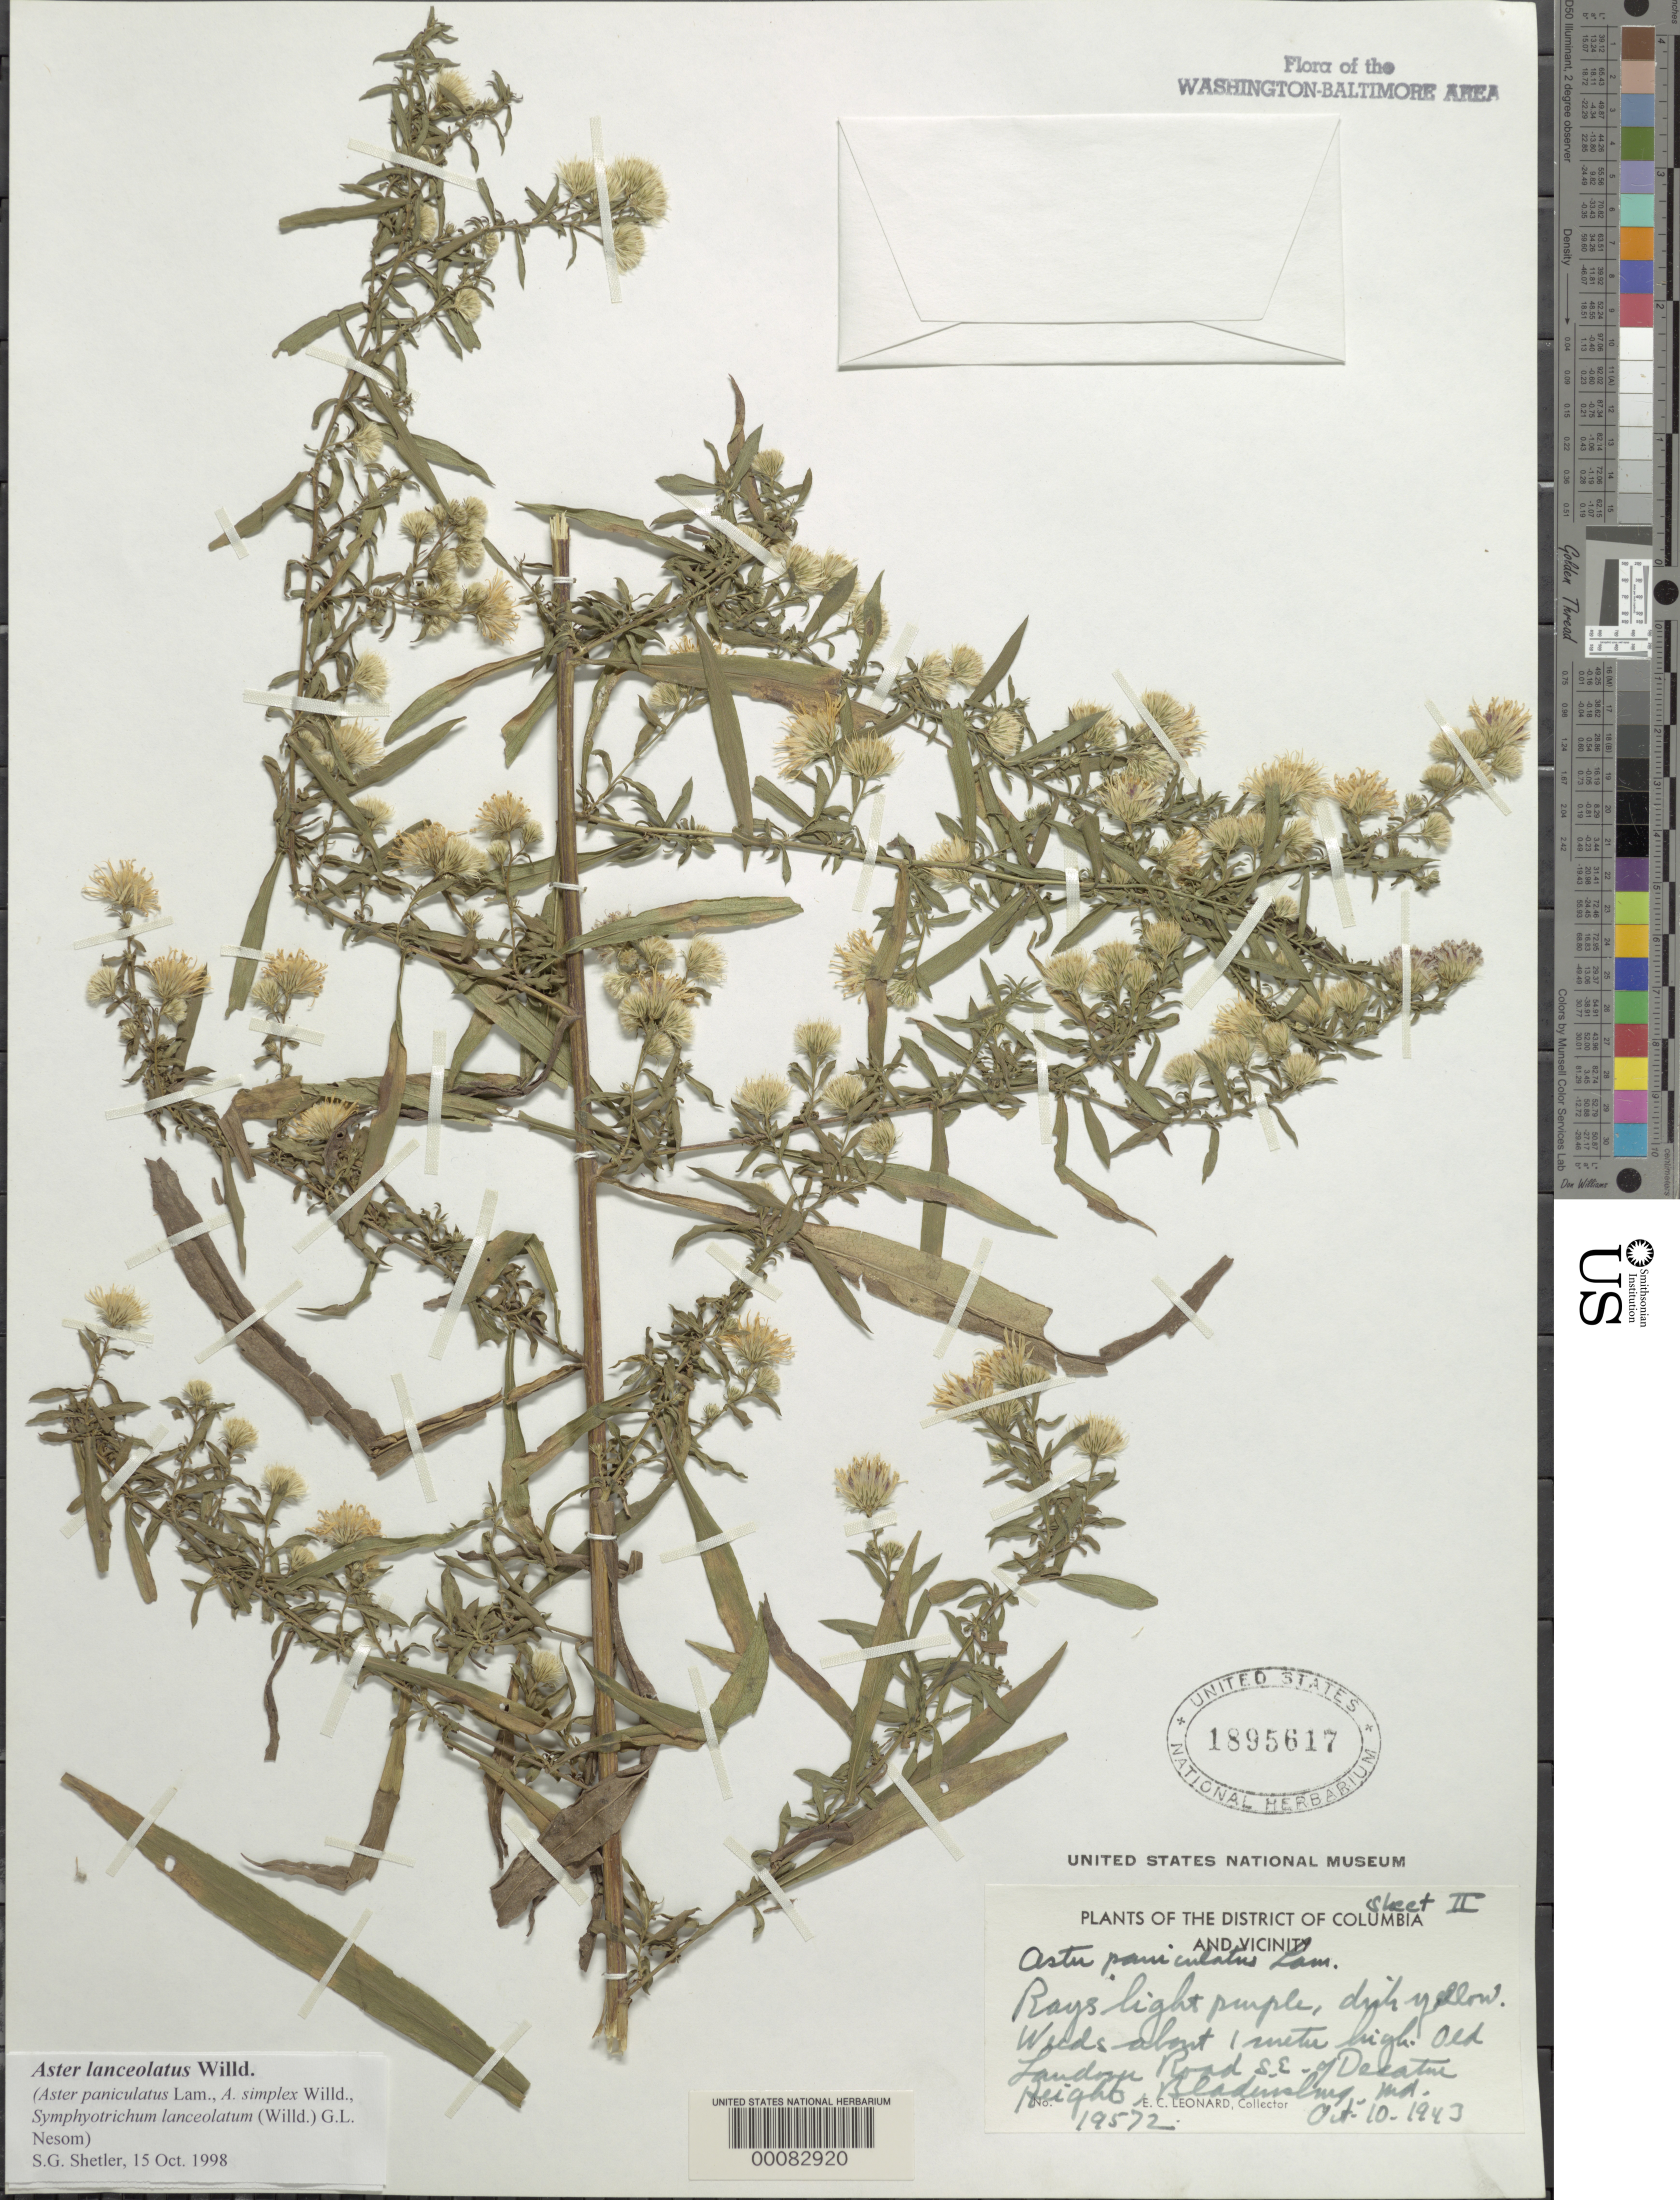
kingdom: Plantae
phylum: Tracheophyta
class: Magnoliopsida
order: Asterales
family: Asteraceae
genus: Symphyotrichum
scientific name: Symphyotrichum lanceolatum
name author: (Willd.) G.L. Nesom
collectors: E. C. Leonard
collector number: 19572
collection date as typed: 10 Oct 1943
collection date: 1943-10-10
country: United States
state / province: Maryland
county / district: Prince George's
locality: Old Landover Road SE of Decatur Heights, Bladensburg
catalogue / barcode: US 1895617